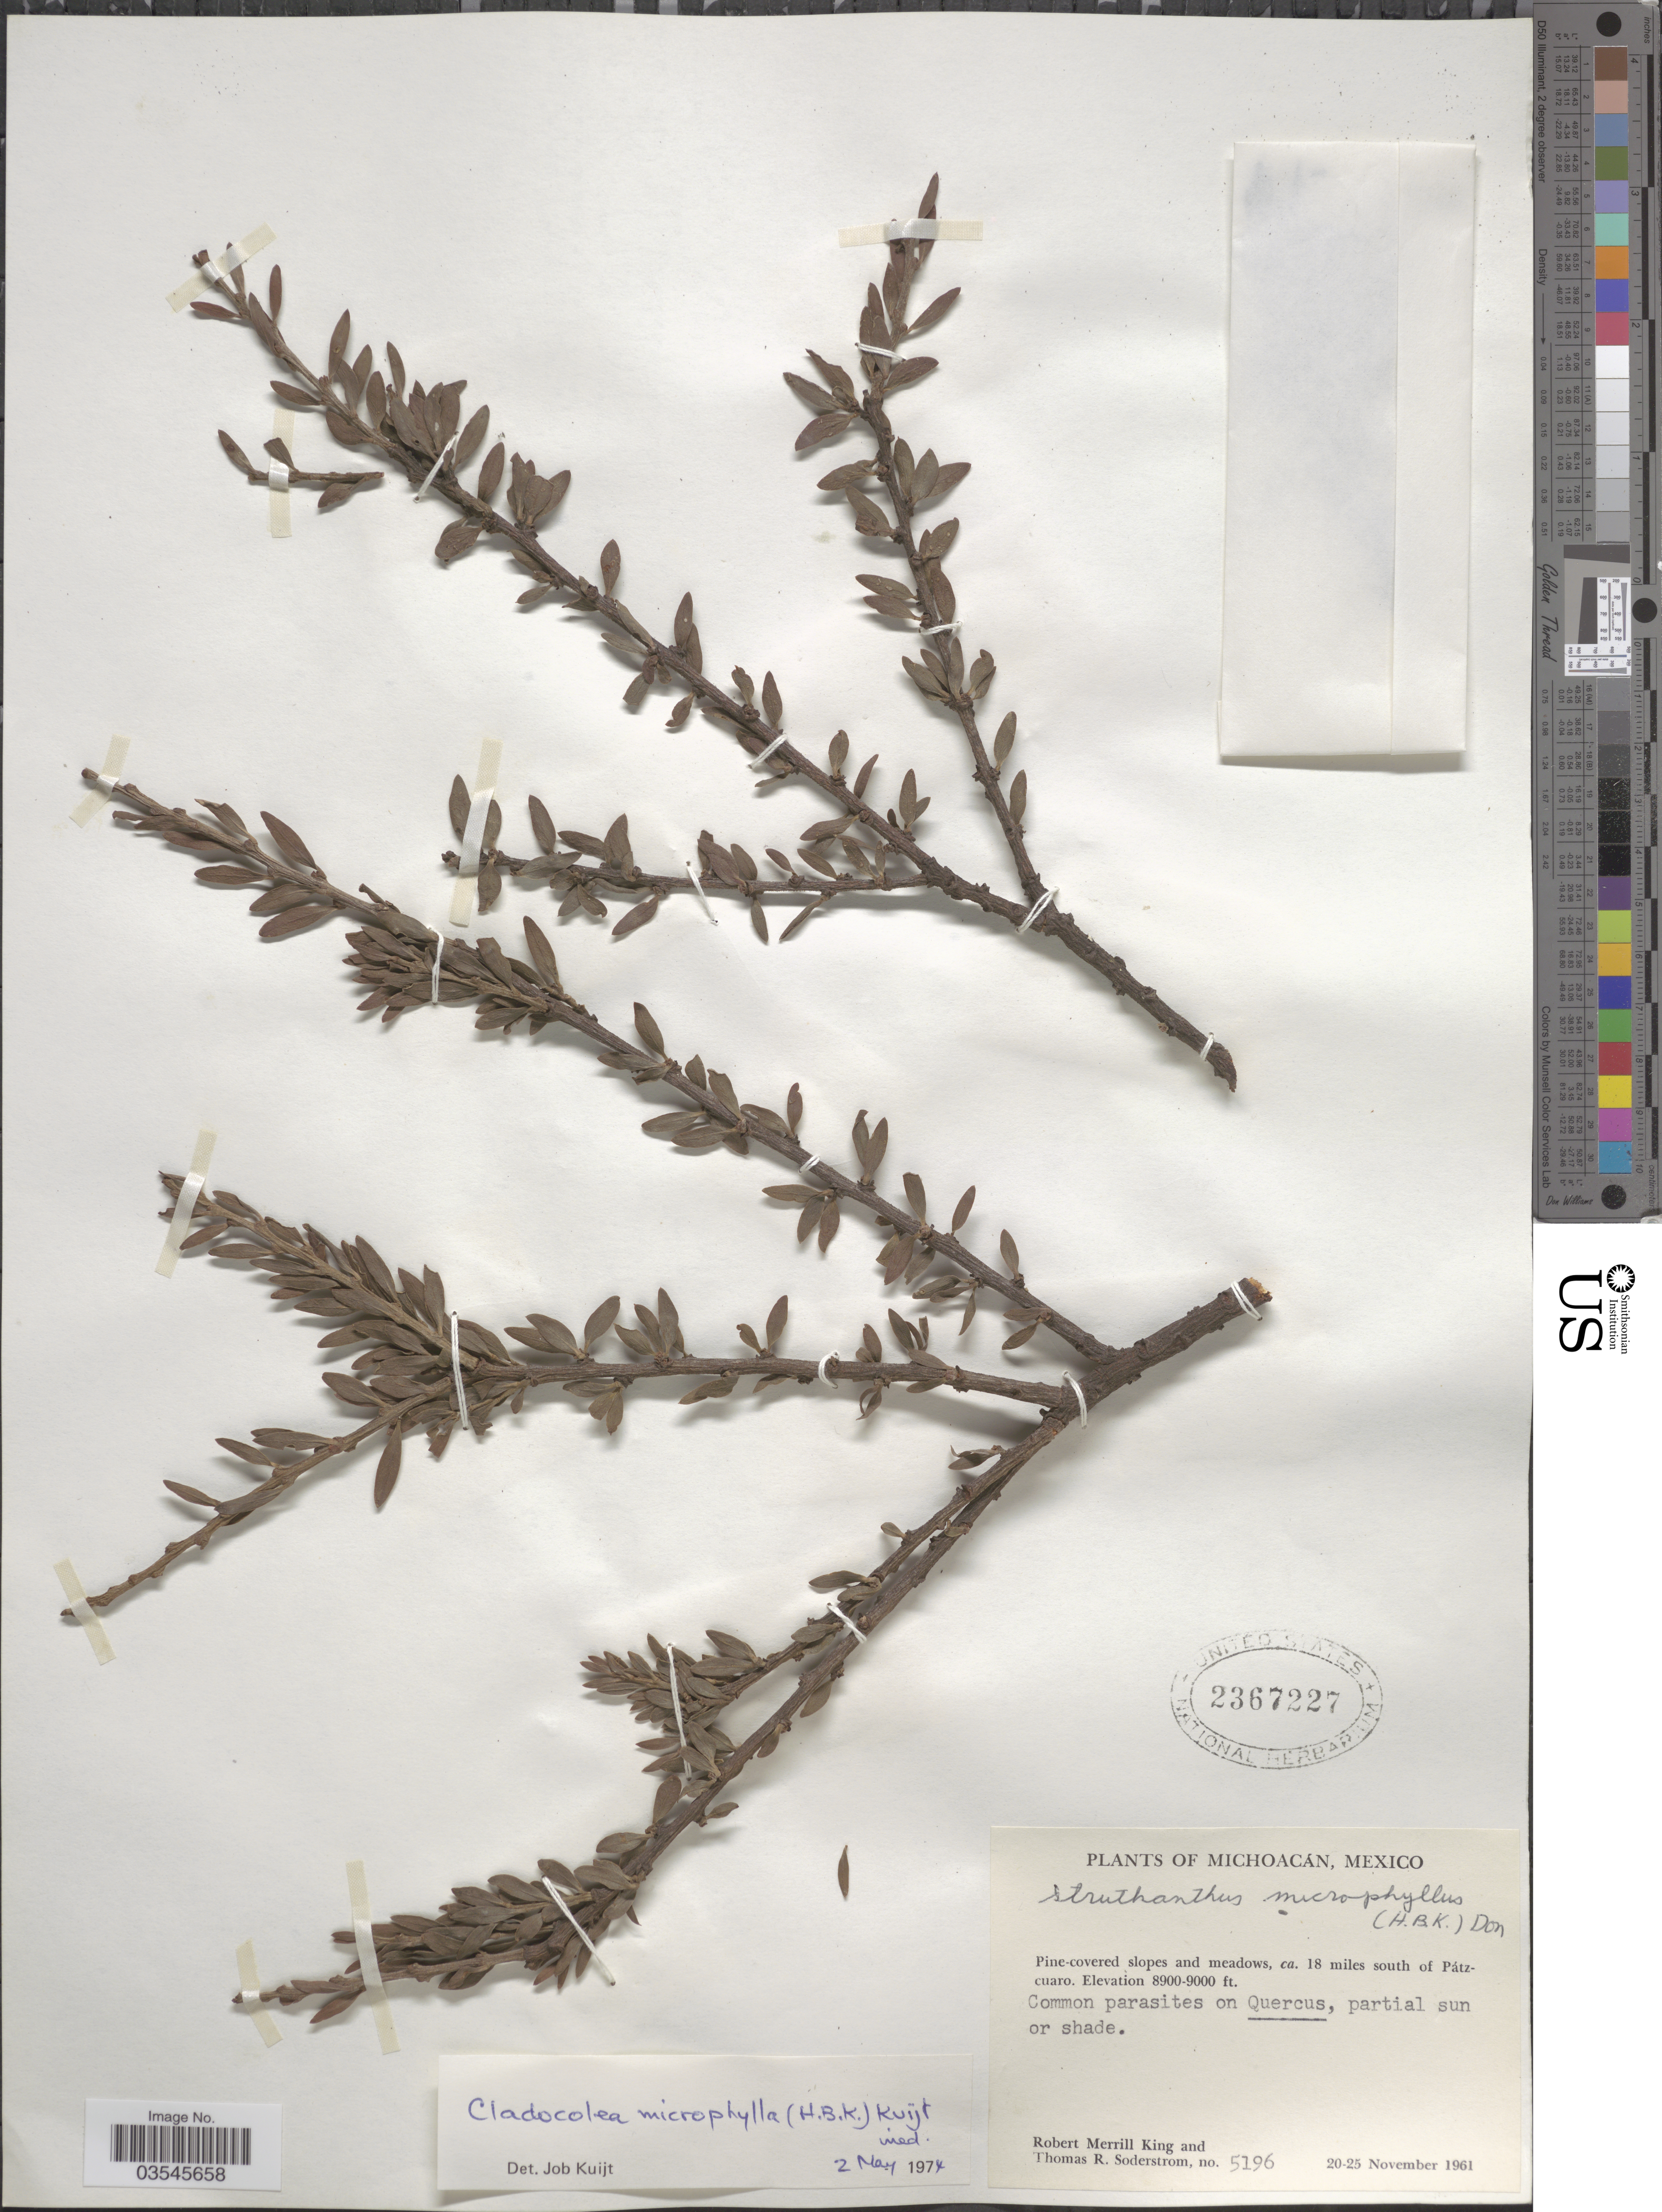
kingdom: Plantae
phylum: Tracheophyta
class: Magnoliopsida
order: Santalales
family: Loranthaceae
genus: Cladocolea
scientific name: Cladocolea microphylla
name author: (Kunth) Kuijt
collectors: R. M. King & T. R. Soderstrom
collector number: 5196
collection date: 1961-11-20/1961-11-25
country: Mexico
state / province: Michoacán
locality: Ca. 18 miles south of Pátzcuaro.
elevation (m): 2713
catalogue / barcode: US 2367227